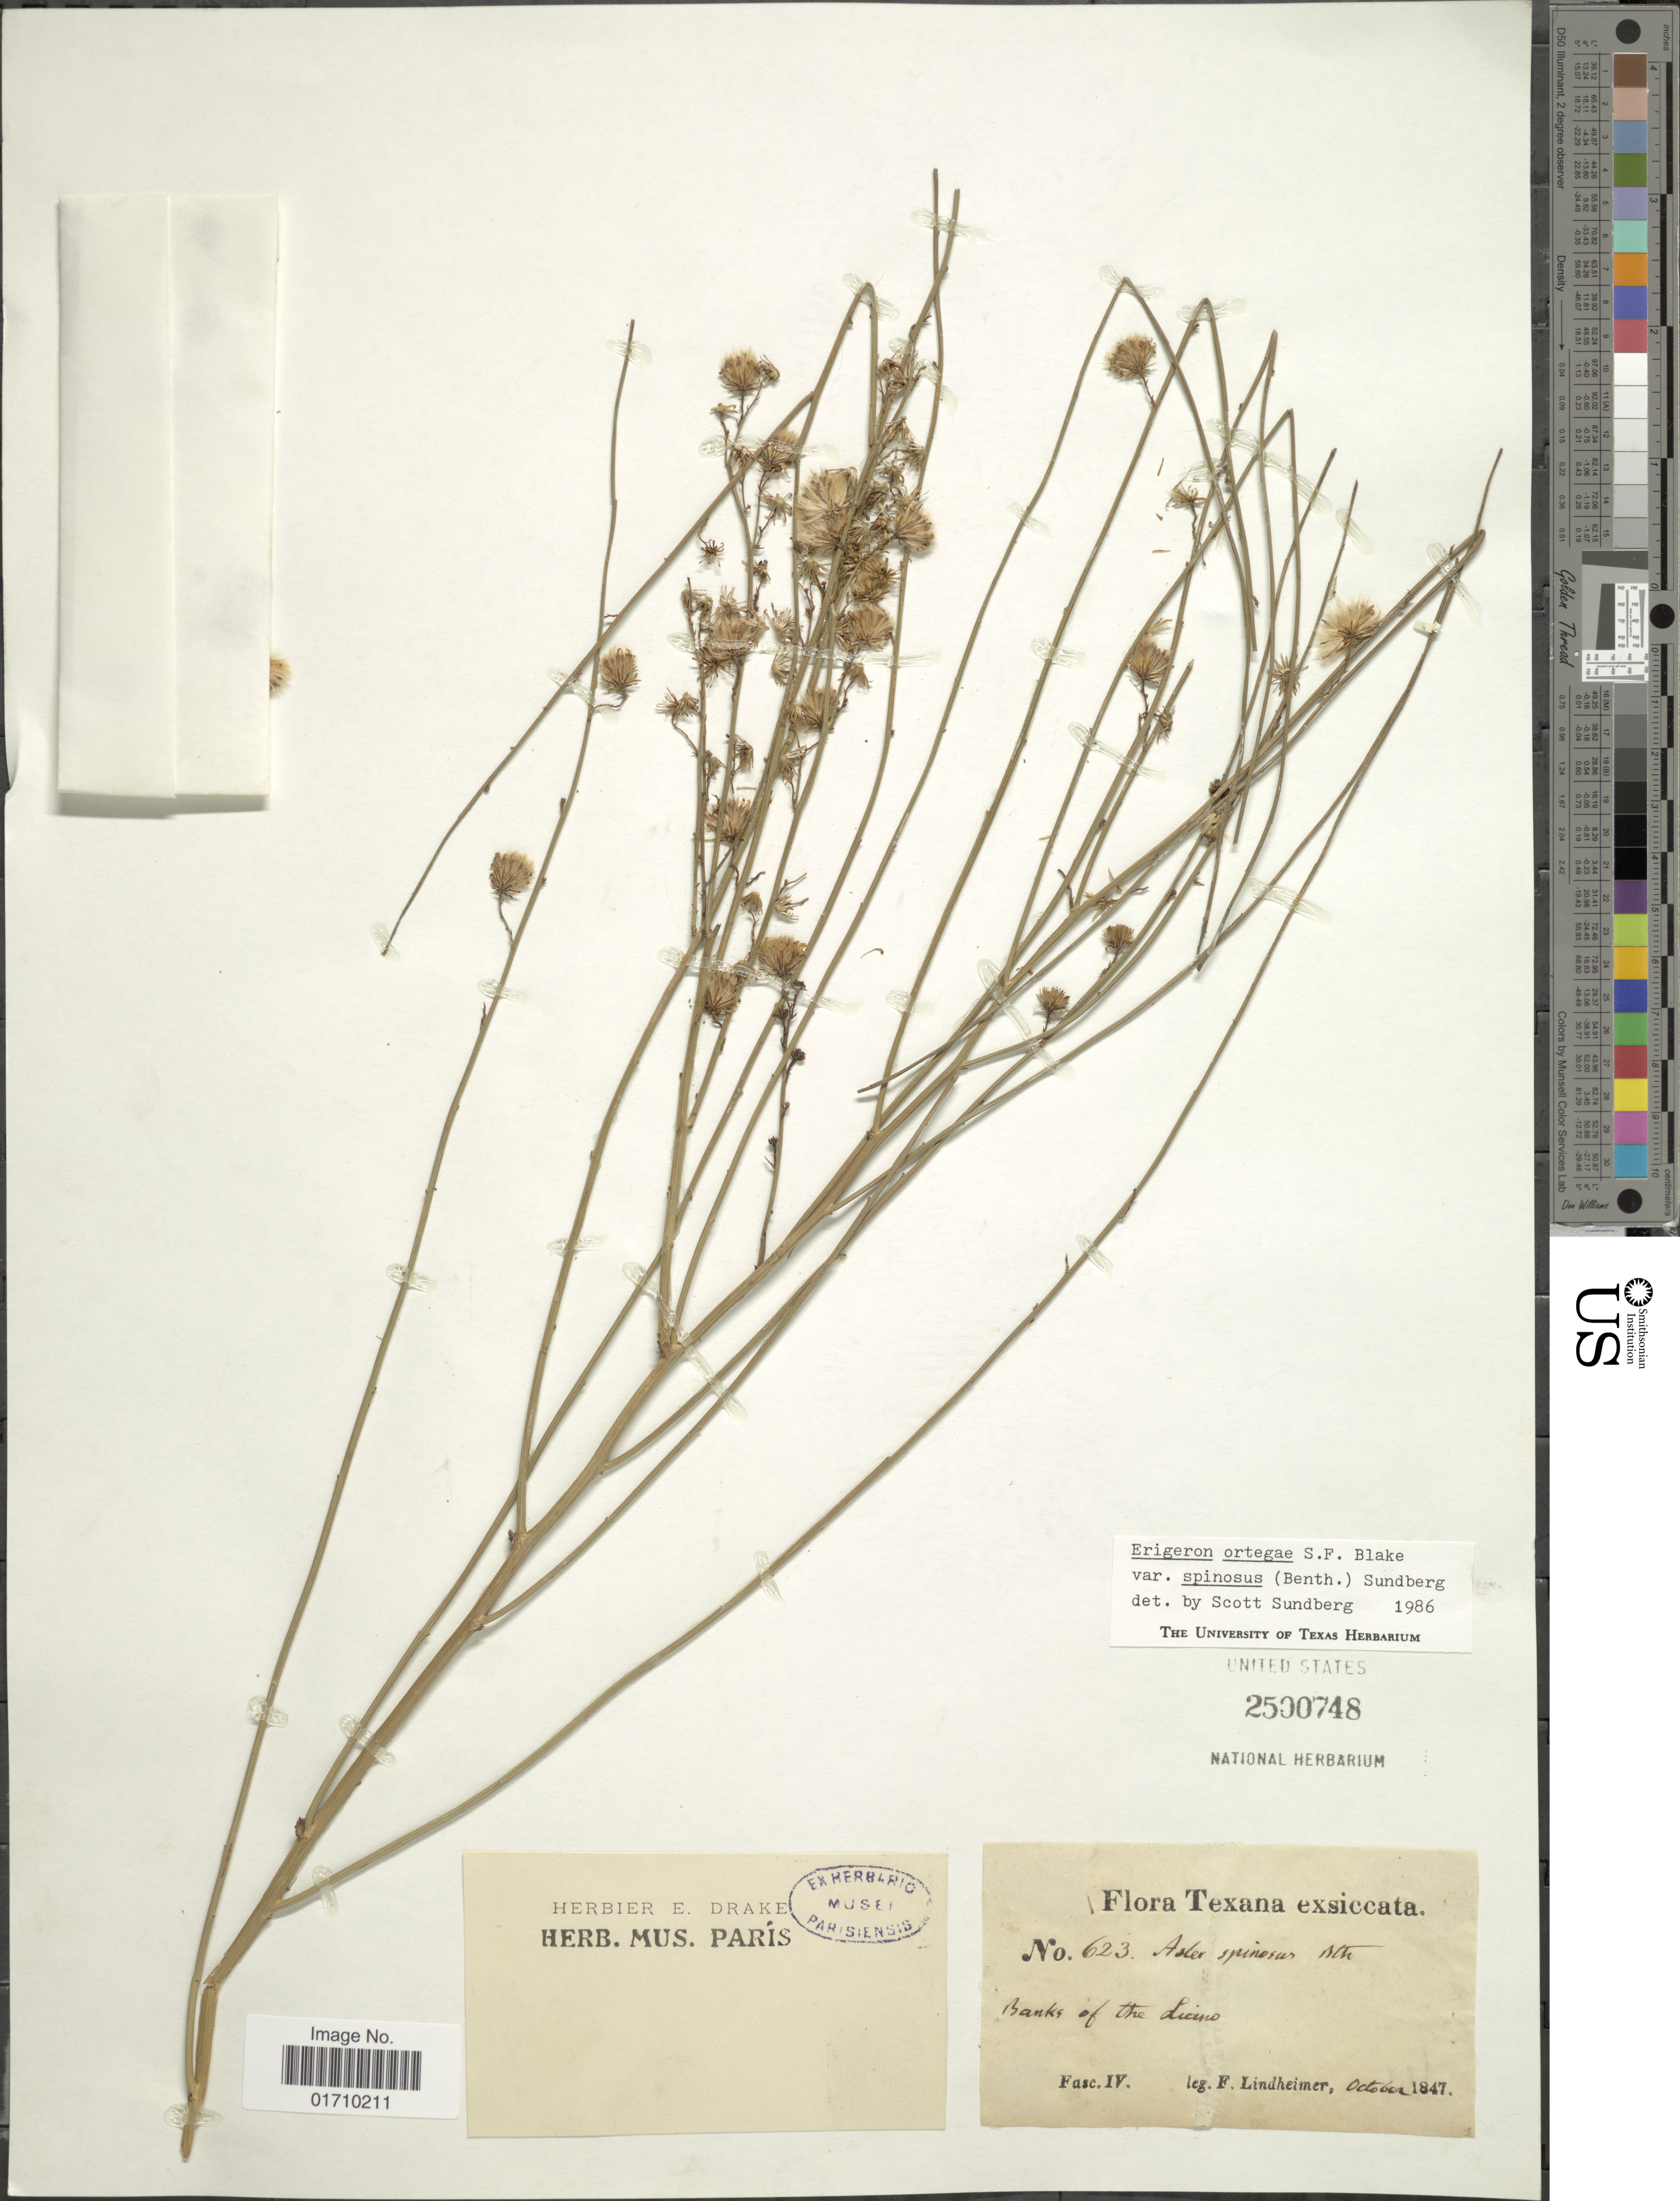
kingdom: Plantae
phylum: Tracheophyta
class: Magnoliopsida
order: Asterales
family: Asteraceae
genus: Chloracantha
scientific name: Chloracantha spinosa var. spinosa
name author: (Benth.) G.L. Nesom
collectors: F. Lindheimer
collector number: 623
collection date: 1847-10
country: United States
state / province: Texas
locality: Banks of the Licino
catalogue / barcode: US 2500748